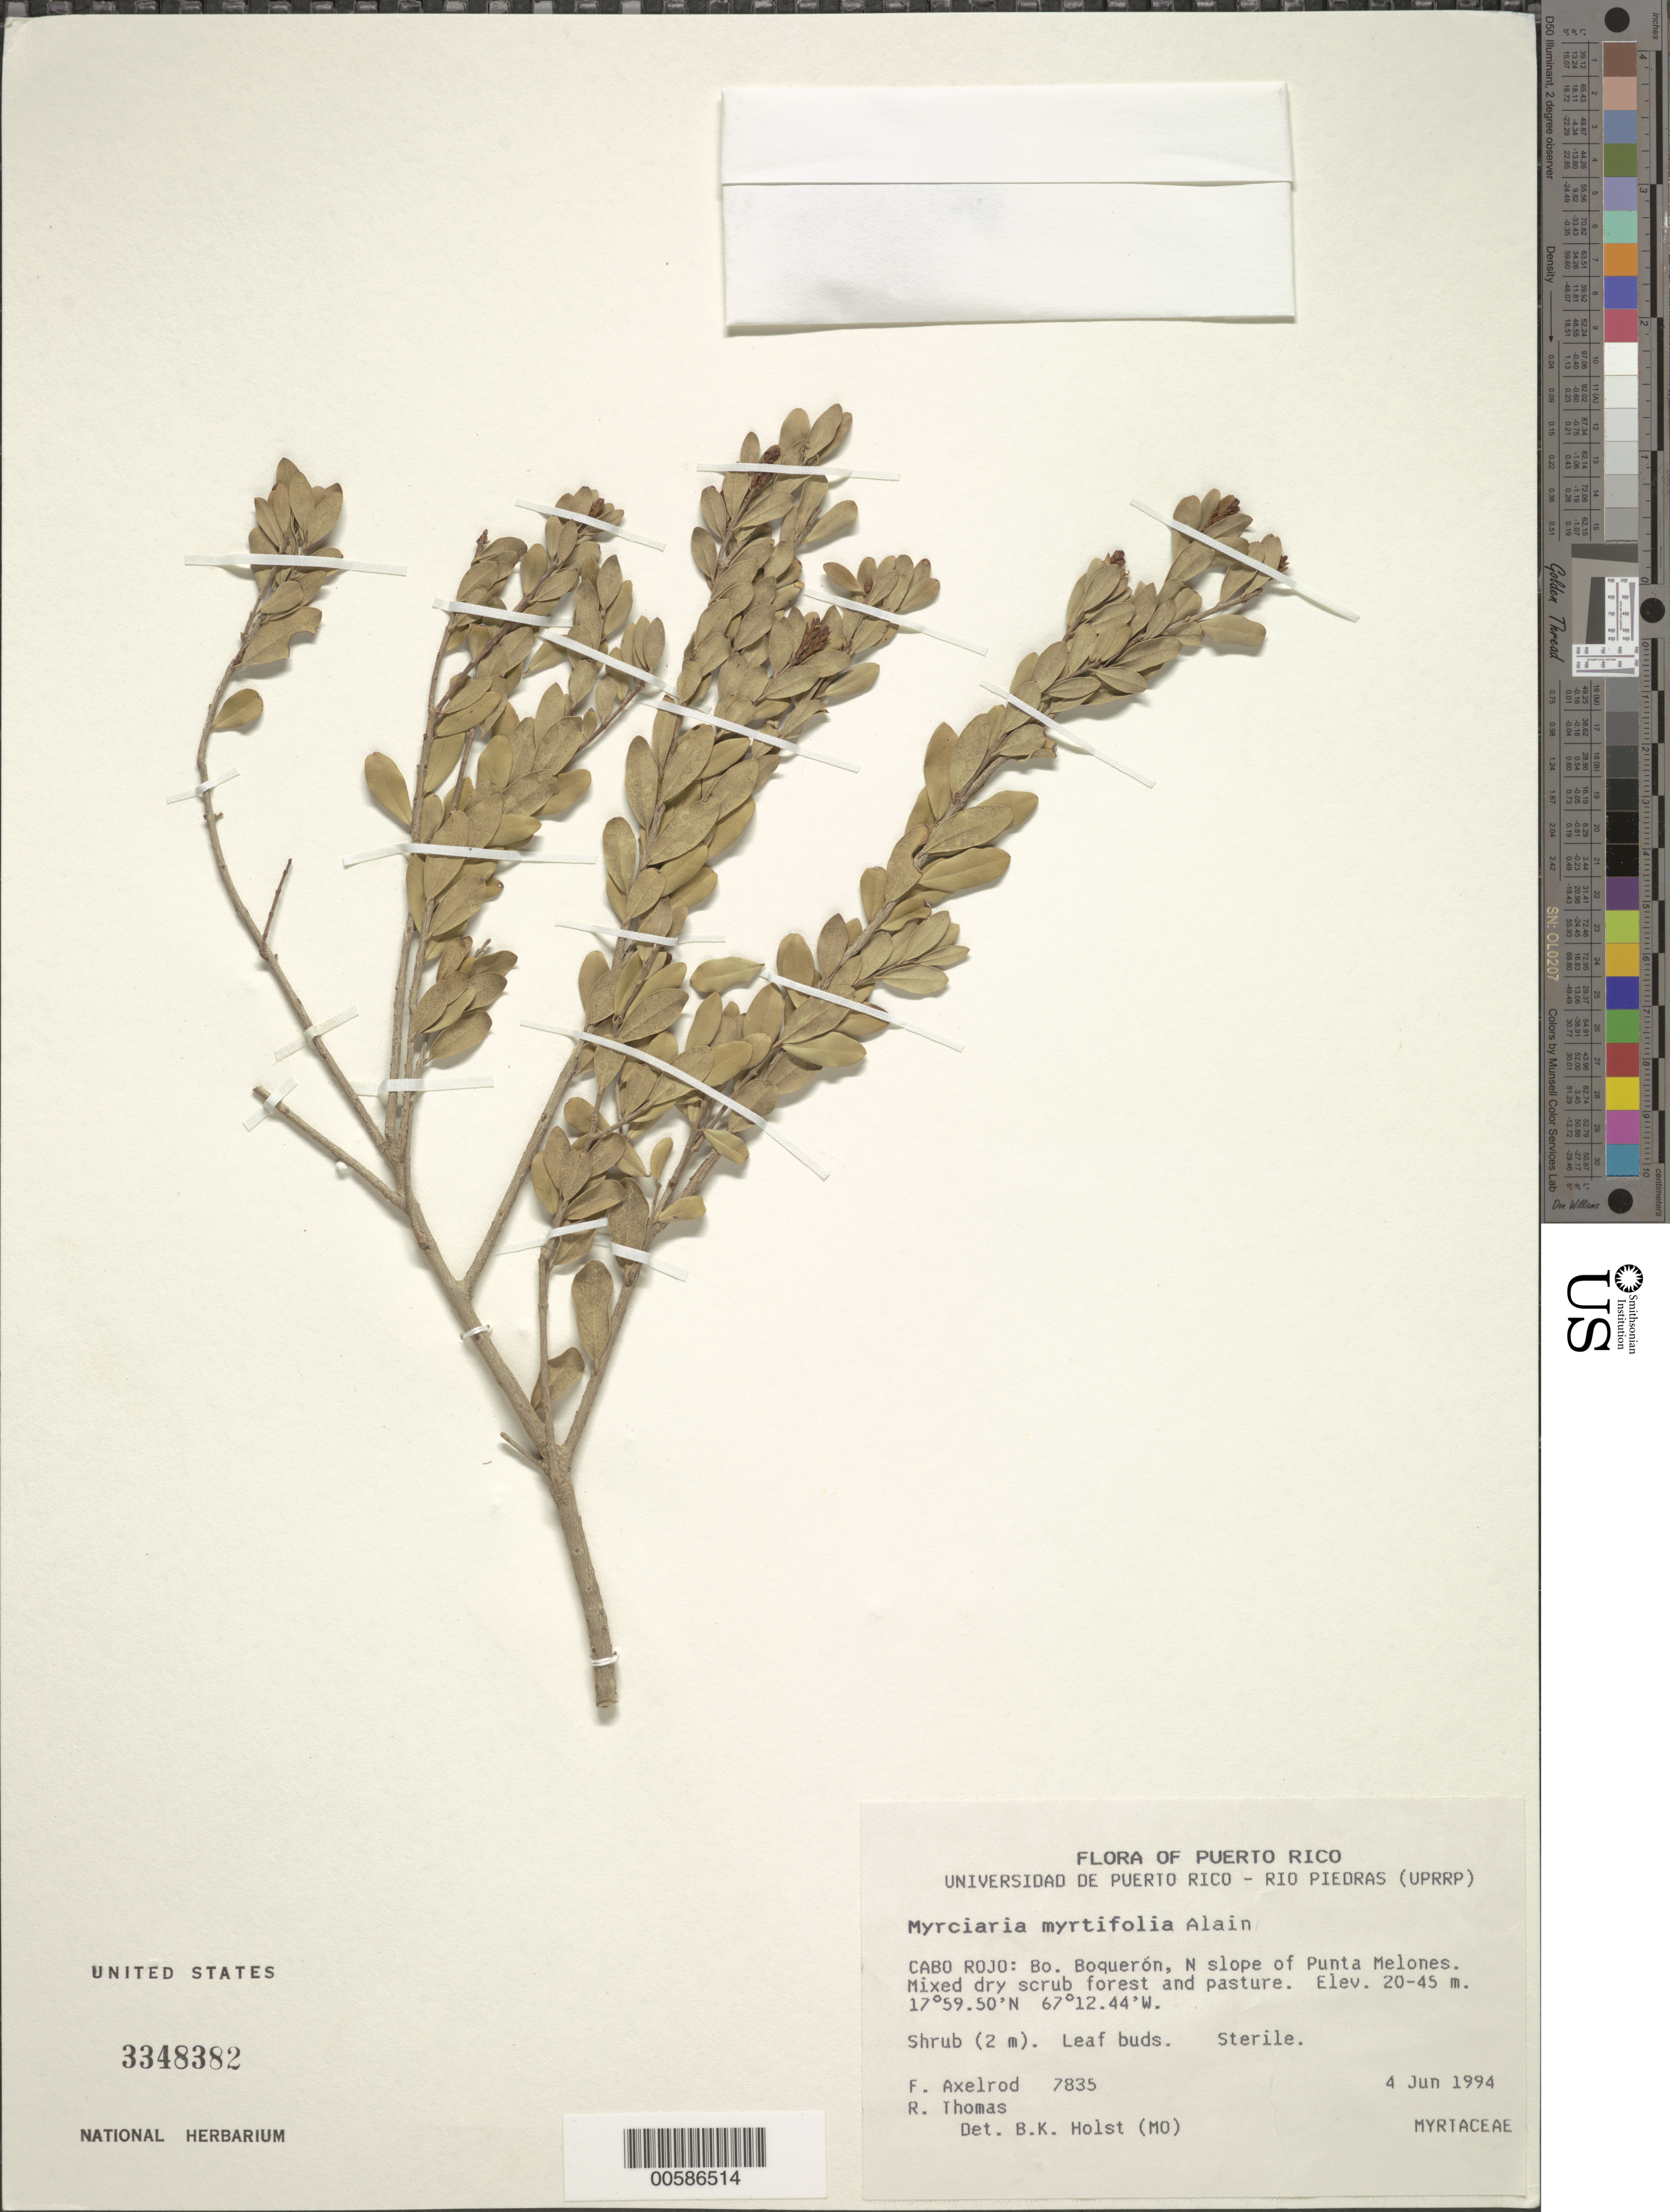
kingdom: Plantae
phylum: Tracheophyta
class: Magnoliopsida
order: Myrtales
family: Myrtaceae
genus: Myrciaria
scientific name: Myrciaria myrtifolia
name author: Alain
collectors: F. S. Axelrod & R. Thomas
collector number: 7835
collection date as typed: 04 Jun 1994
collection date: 1994-06-04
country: Puerto Rico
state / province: Cabo Rojo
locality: Cabo Rojo: Bo. Boquerón, N slope of Punta Melones.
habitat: Mixed dry scrub forest and pasture.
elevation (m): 20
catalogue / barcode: US 3348382